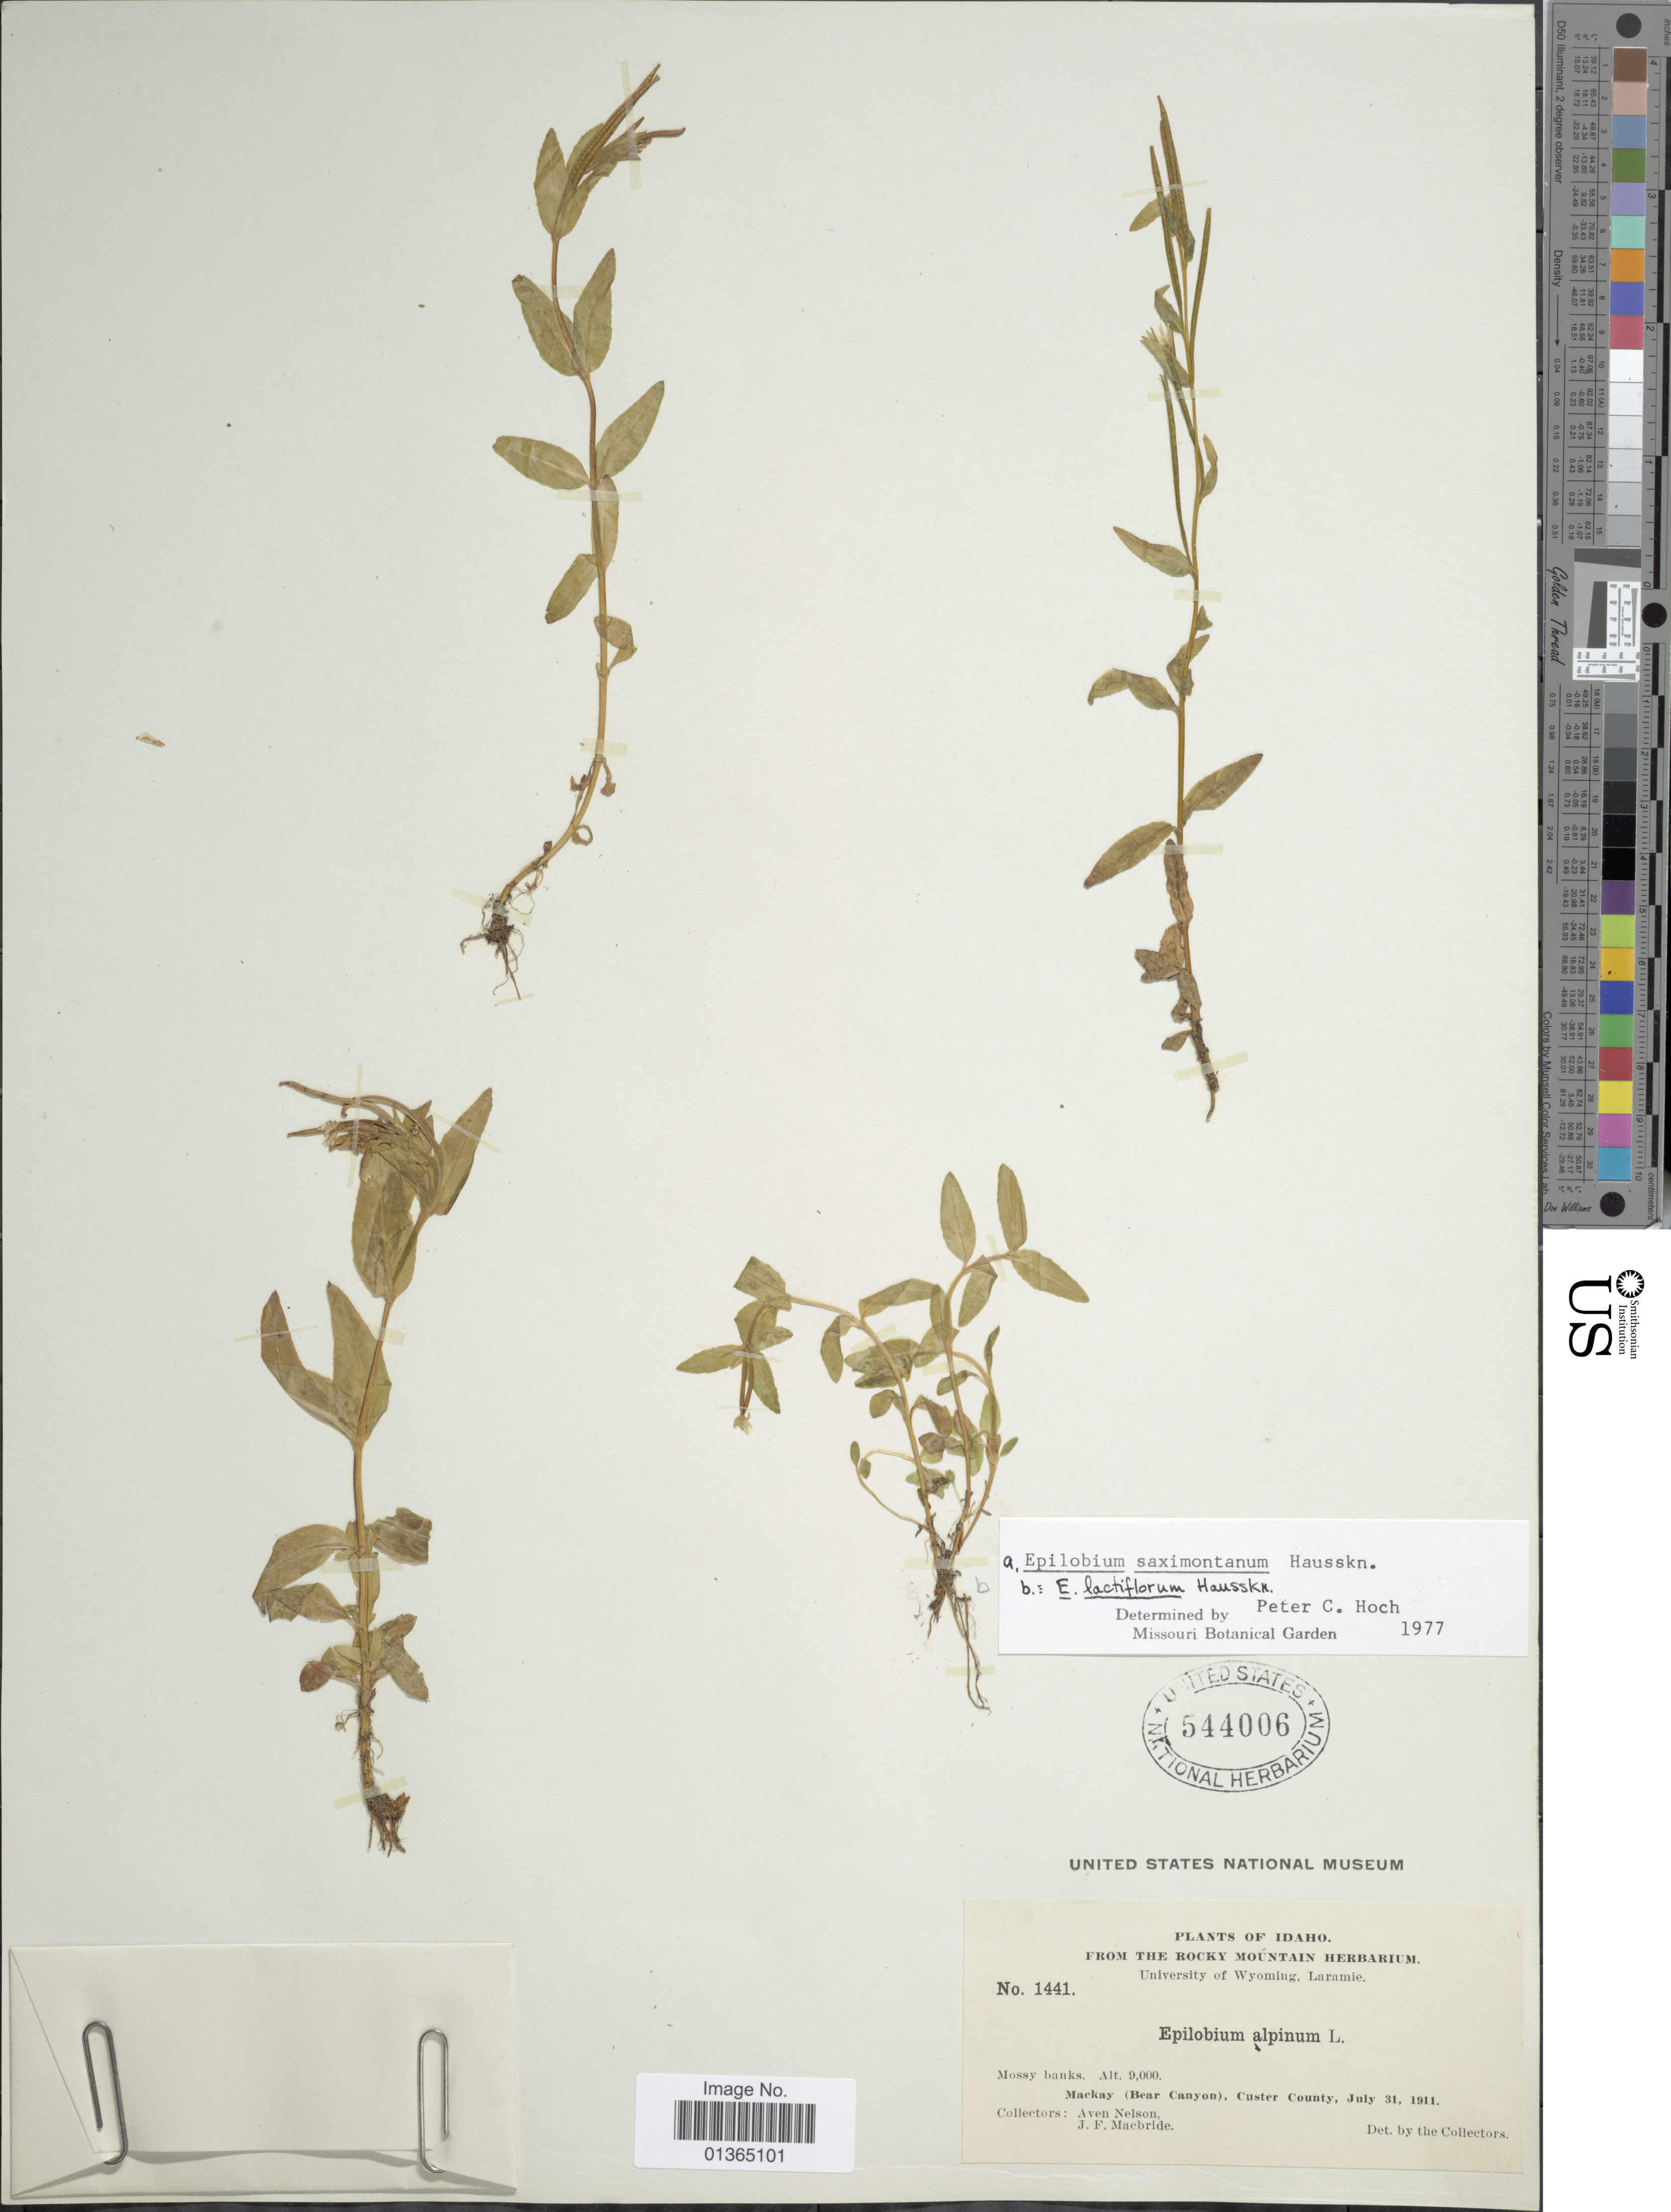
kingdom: Plantae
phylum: Tracheophyta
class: Magnoliopsida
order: Myrtales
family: Onagraceae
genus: Epilobium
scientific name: Epilobium lactiflorum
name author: Hausskn.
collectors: A. Nelson & J. F. Macbride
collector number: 1441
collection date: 1911-07-31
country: United States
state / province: Idaho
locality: Mackay (Bear Canyon), Custer County.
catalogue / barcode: US 544006